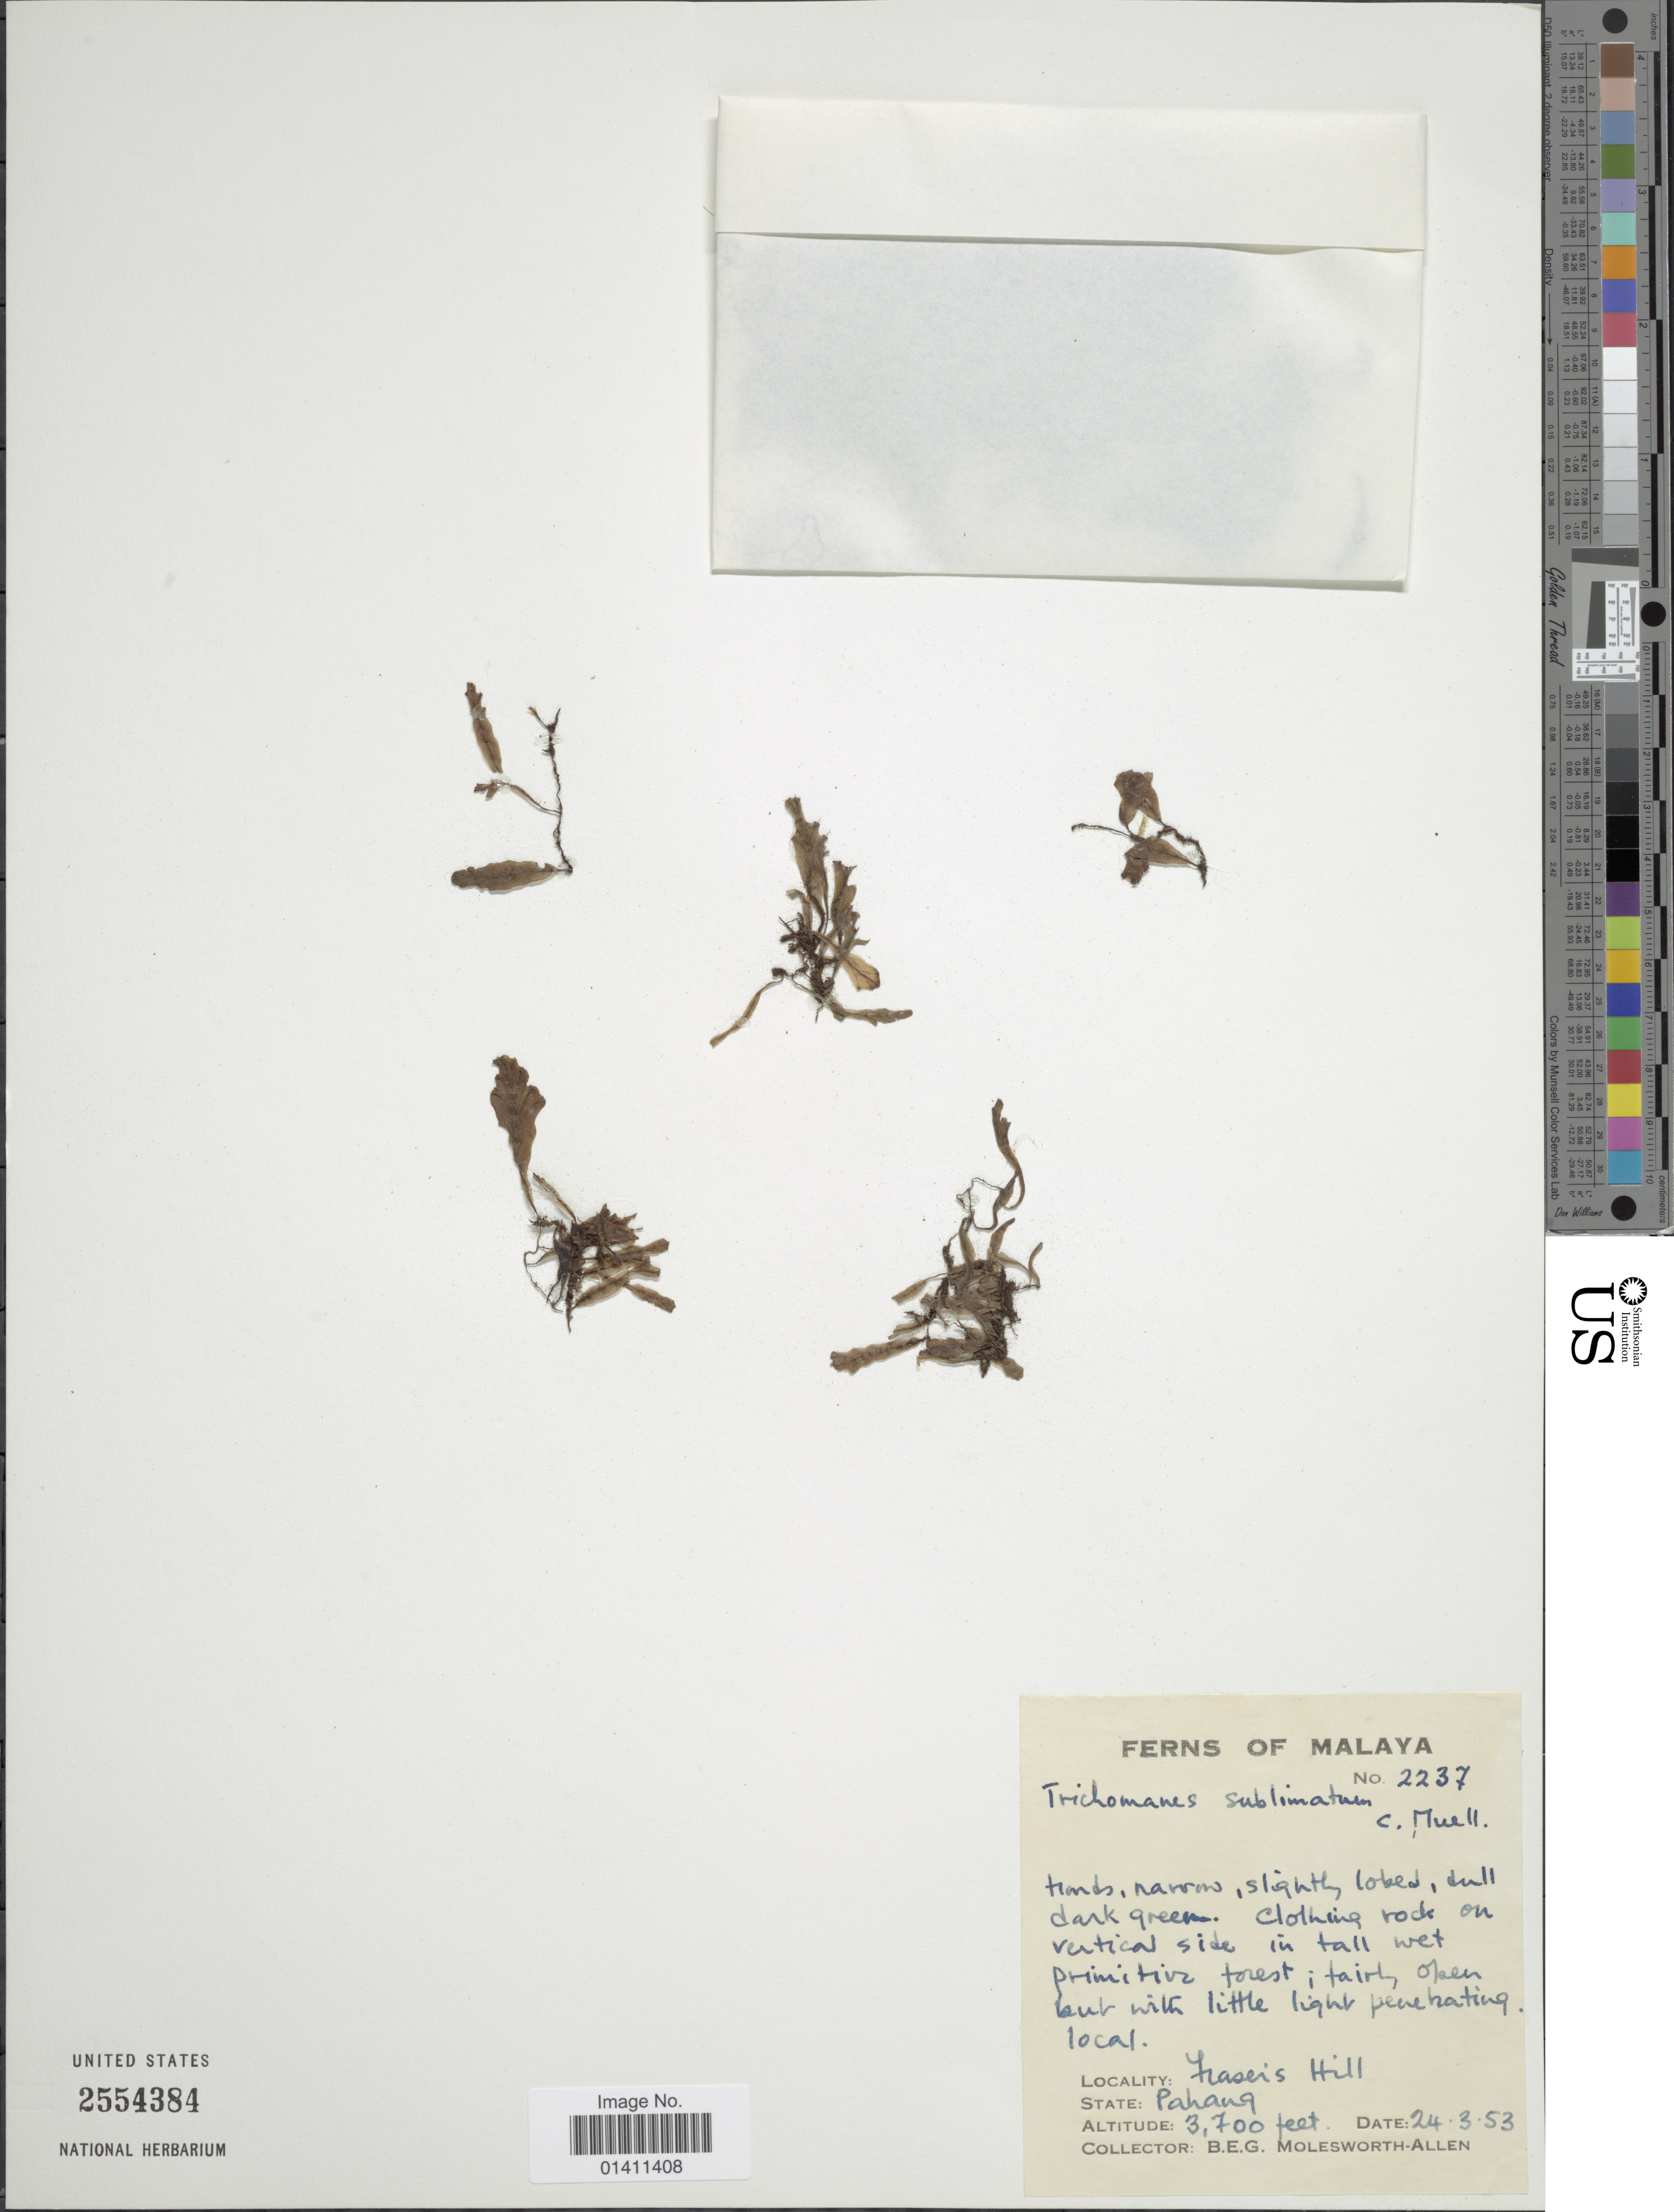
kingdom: Plantae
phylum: Tracheophyta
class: Polypodiopsida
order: Hymenophyllales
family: Hymenophyllaceae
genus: Didymoglossum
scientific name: Didymoglossum sublimbatum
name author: (K. Müller) Ebihara & K. Iwats.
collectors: B. E. G. Molesworth-Allen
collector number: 2237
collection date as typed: Transcribed d/m/y: 24/3/53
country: Malaysia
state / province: Pahang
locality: Malaya. Fraser's Hill.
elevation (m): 1128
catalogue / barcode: US 2554384